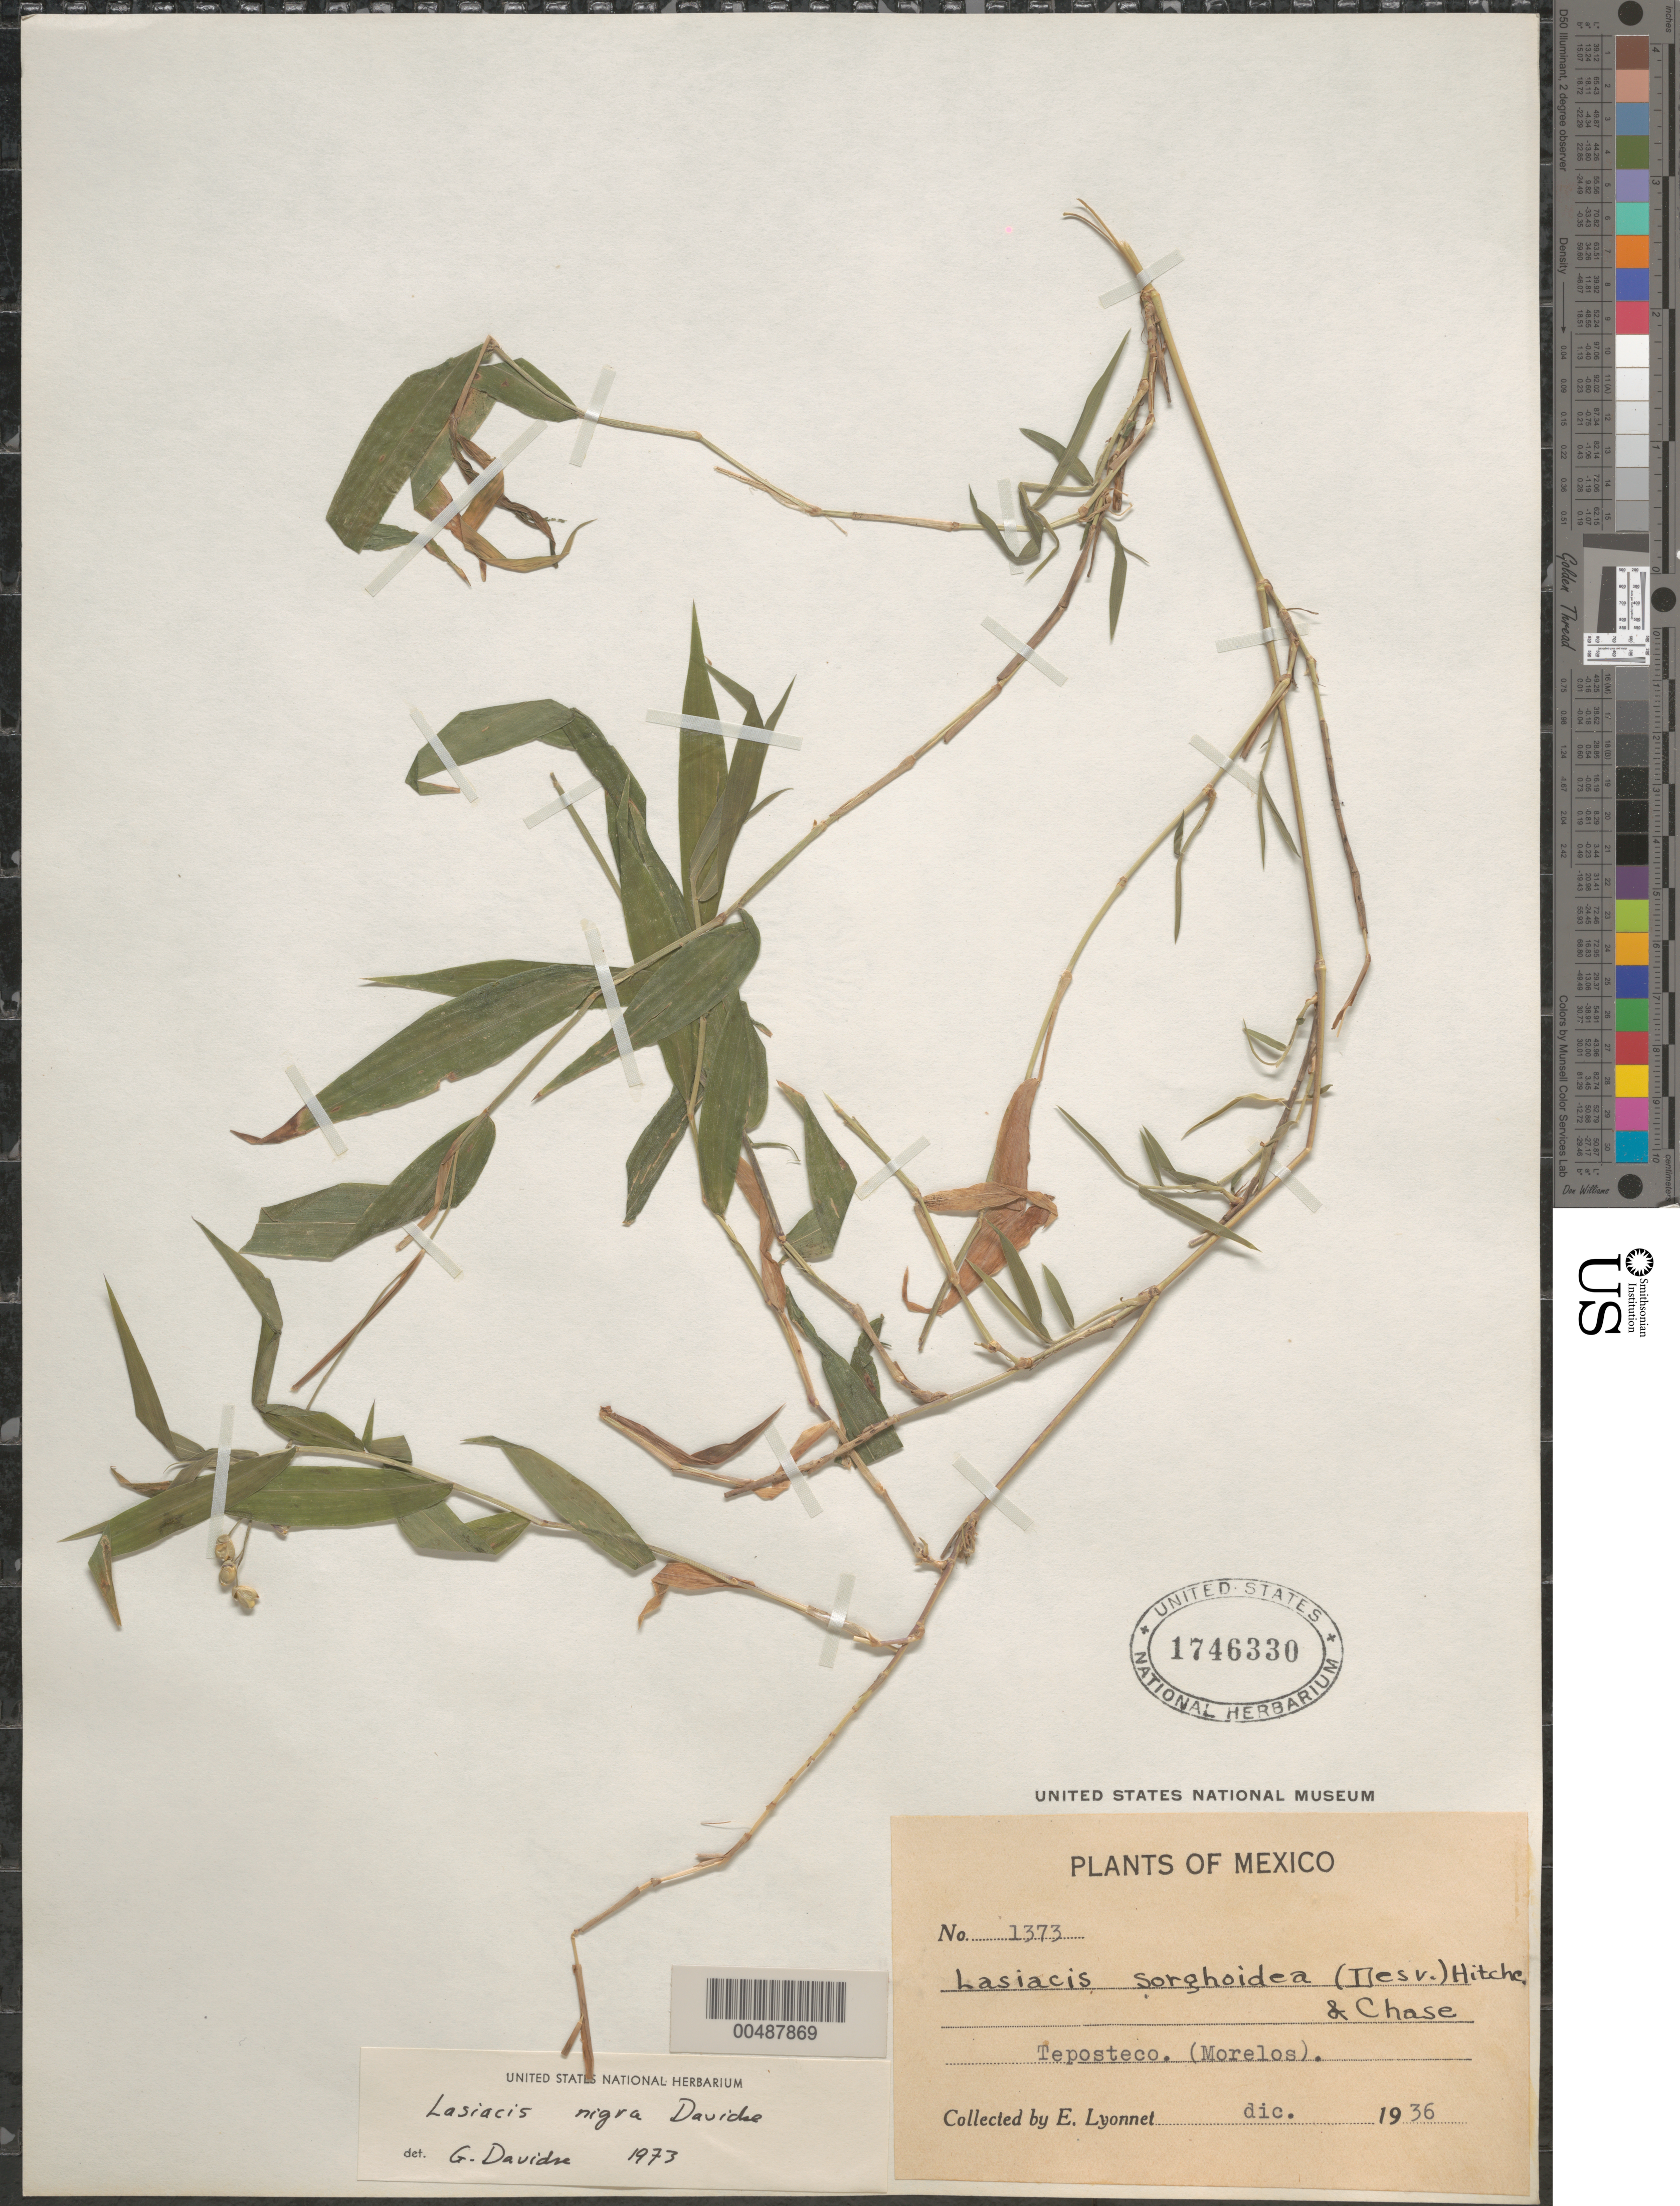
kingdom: Plantae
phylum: Tracheophyta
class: Liliopsida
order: Poales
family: Poaceae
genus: Lasiacis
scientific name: Lasiacis maxonii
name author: Swallen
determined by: Davidse, Gerrit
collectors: Bro. E. Lyonnet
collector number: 1373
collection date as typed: Dec 1936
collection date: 1936-12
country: Mexico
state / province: Morelos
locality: Teposteco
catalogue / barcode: US 1746330